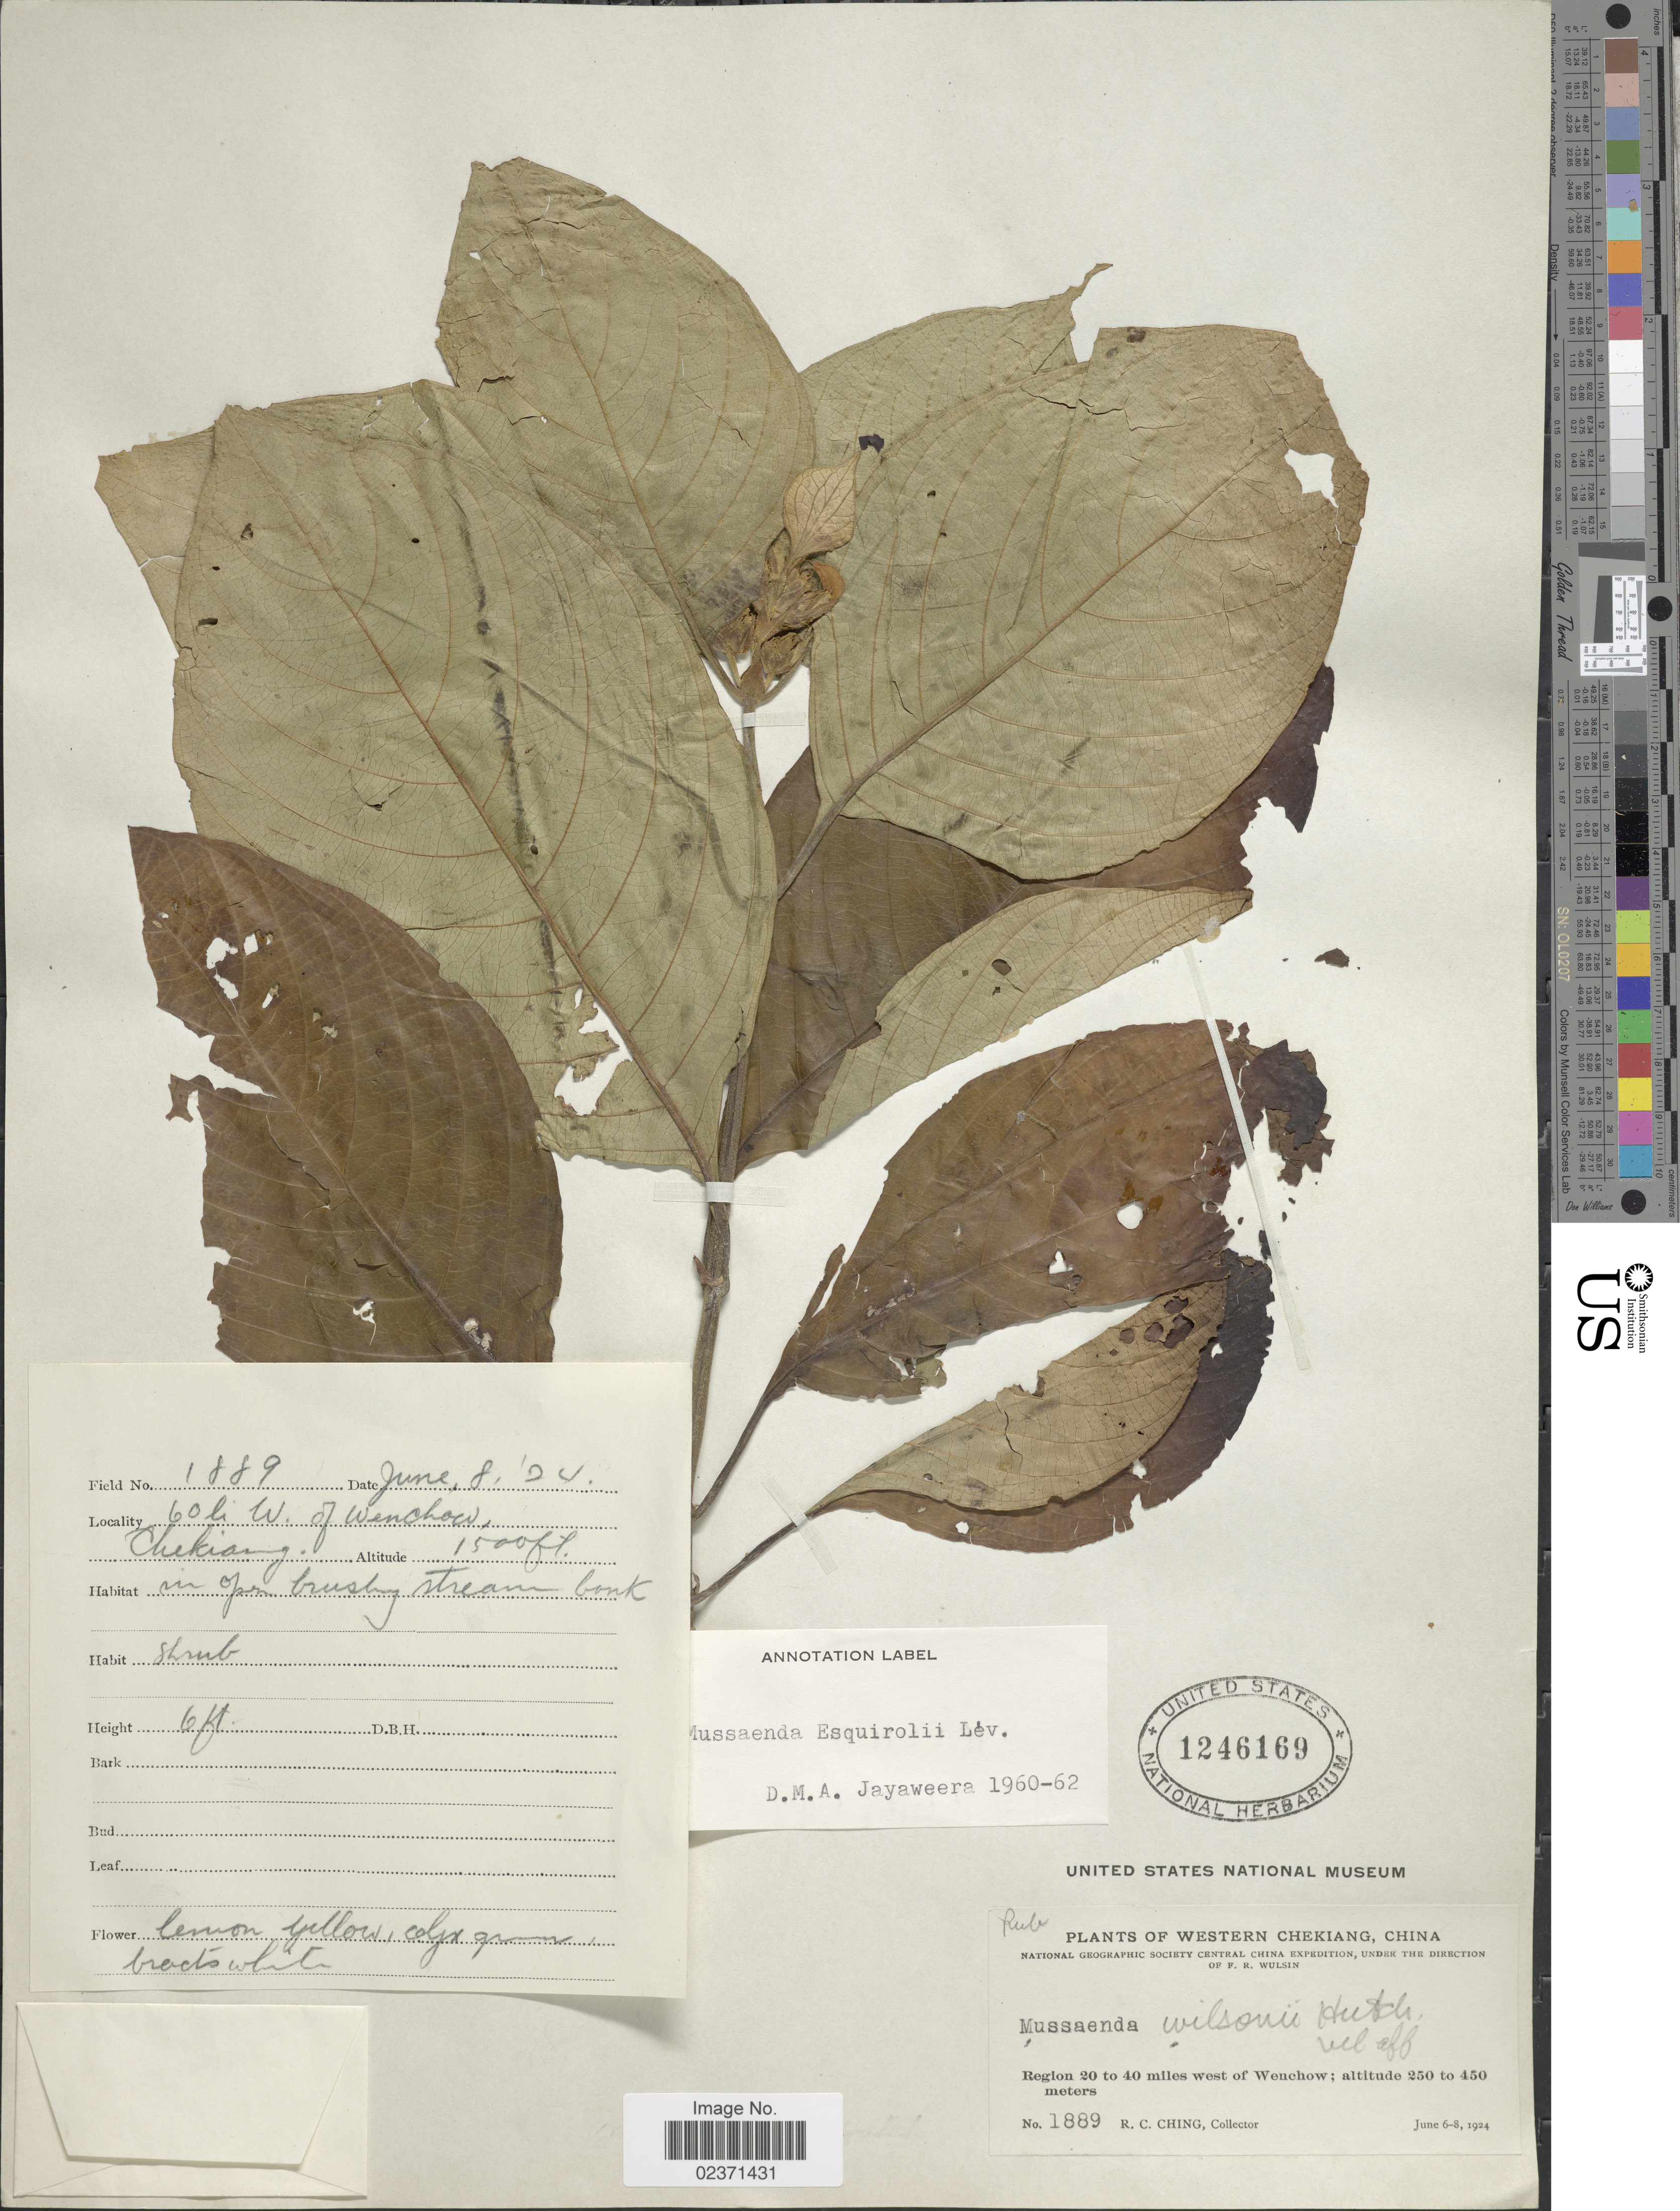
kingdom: Plantae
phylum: Tracheophyta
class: Magnoliopsida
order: Gentianales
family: Rubiaceae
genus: Mussaenda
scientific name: Mussaenda esquirolii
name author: H. Lév.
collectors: R. C. Ching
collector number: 1889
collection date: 1924-06-08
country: China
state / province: Zhejiang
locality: Western Chekiang. Central China. Region 60 miles west of Wenchow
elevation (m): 457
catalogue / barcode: US 1246169